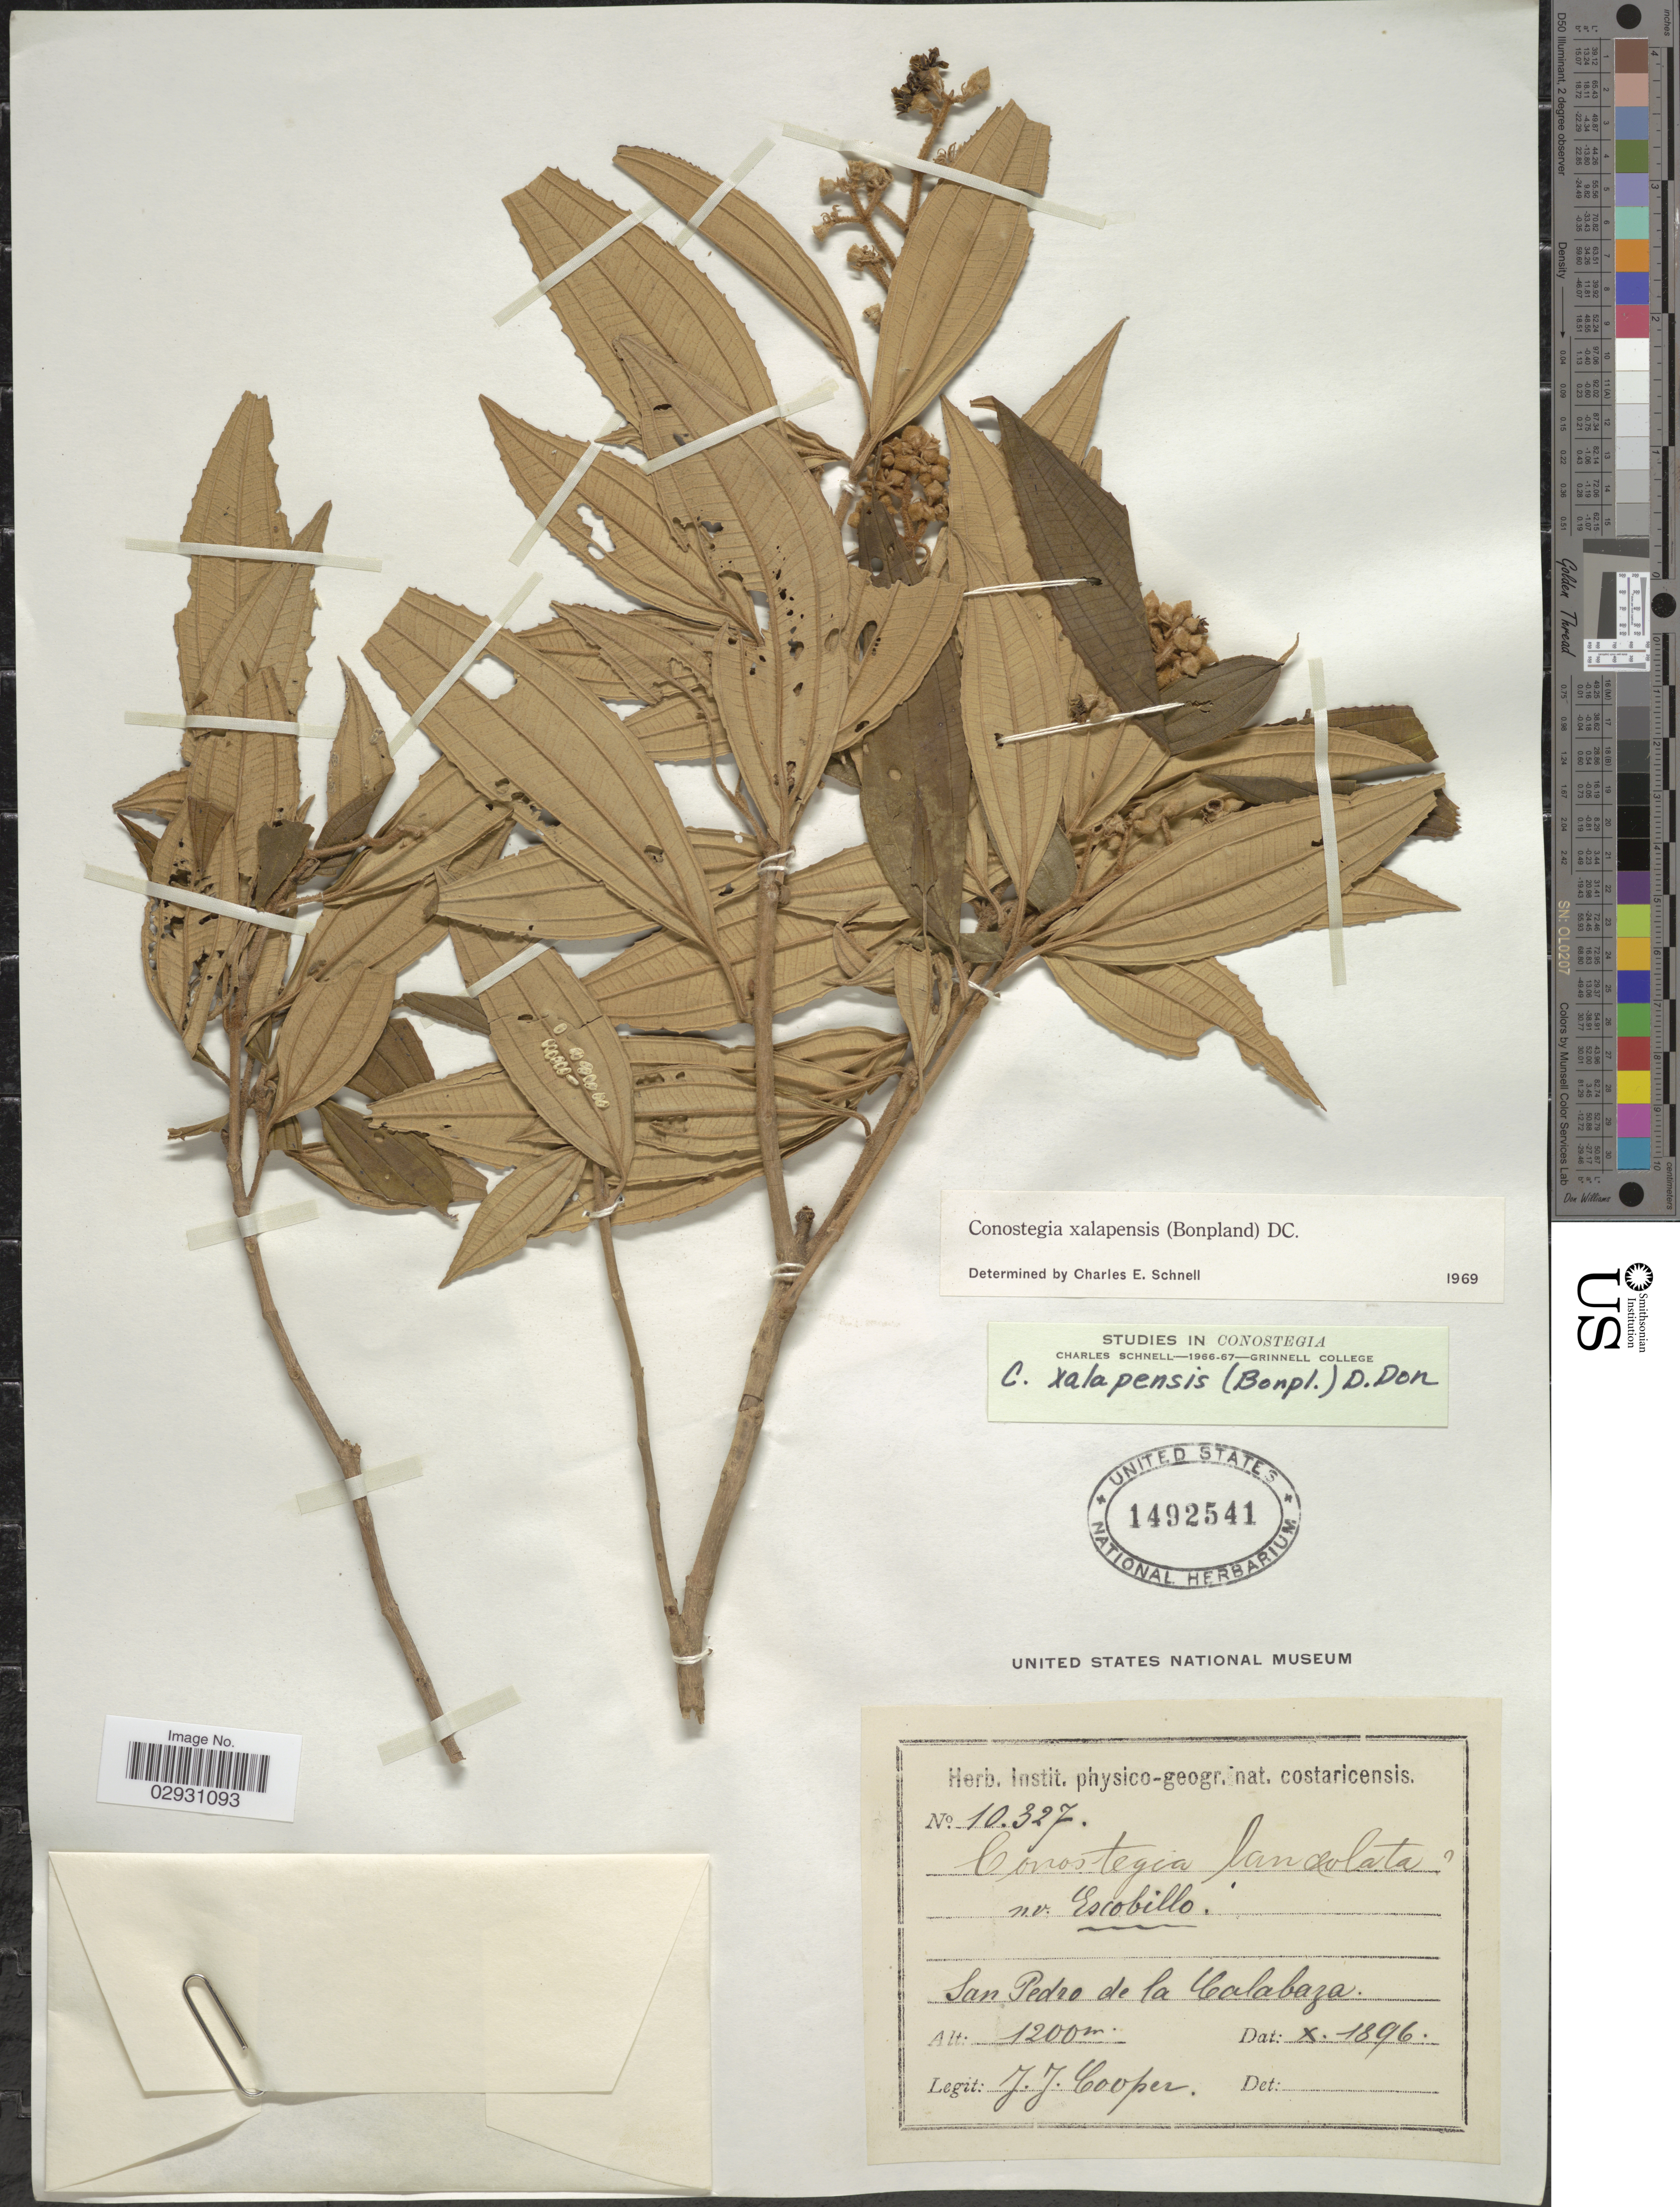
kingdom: Plantae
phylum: Tracheophyta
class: Magnoliopsida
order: Myrtales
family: Melastomataceae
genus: Conostegia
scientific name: Conostegia quadrangularis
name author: Schltdl. ex Steud.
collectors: J. J. Cooper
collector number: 10327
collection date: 1896-10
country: Costa Rica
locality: San Pedro de la Calabaza.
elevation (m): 1200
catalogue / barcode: US 1492541